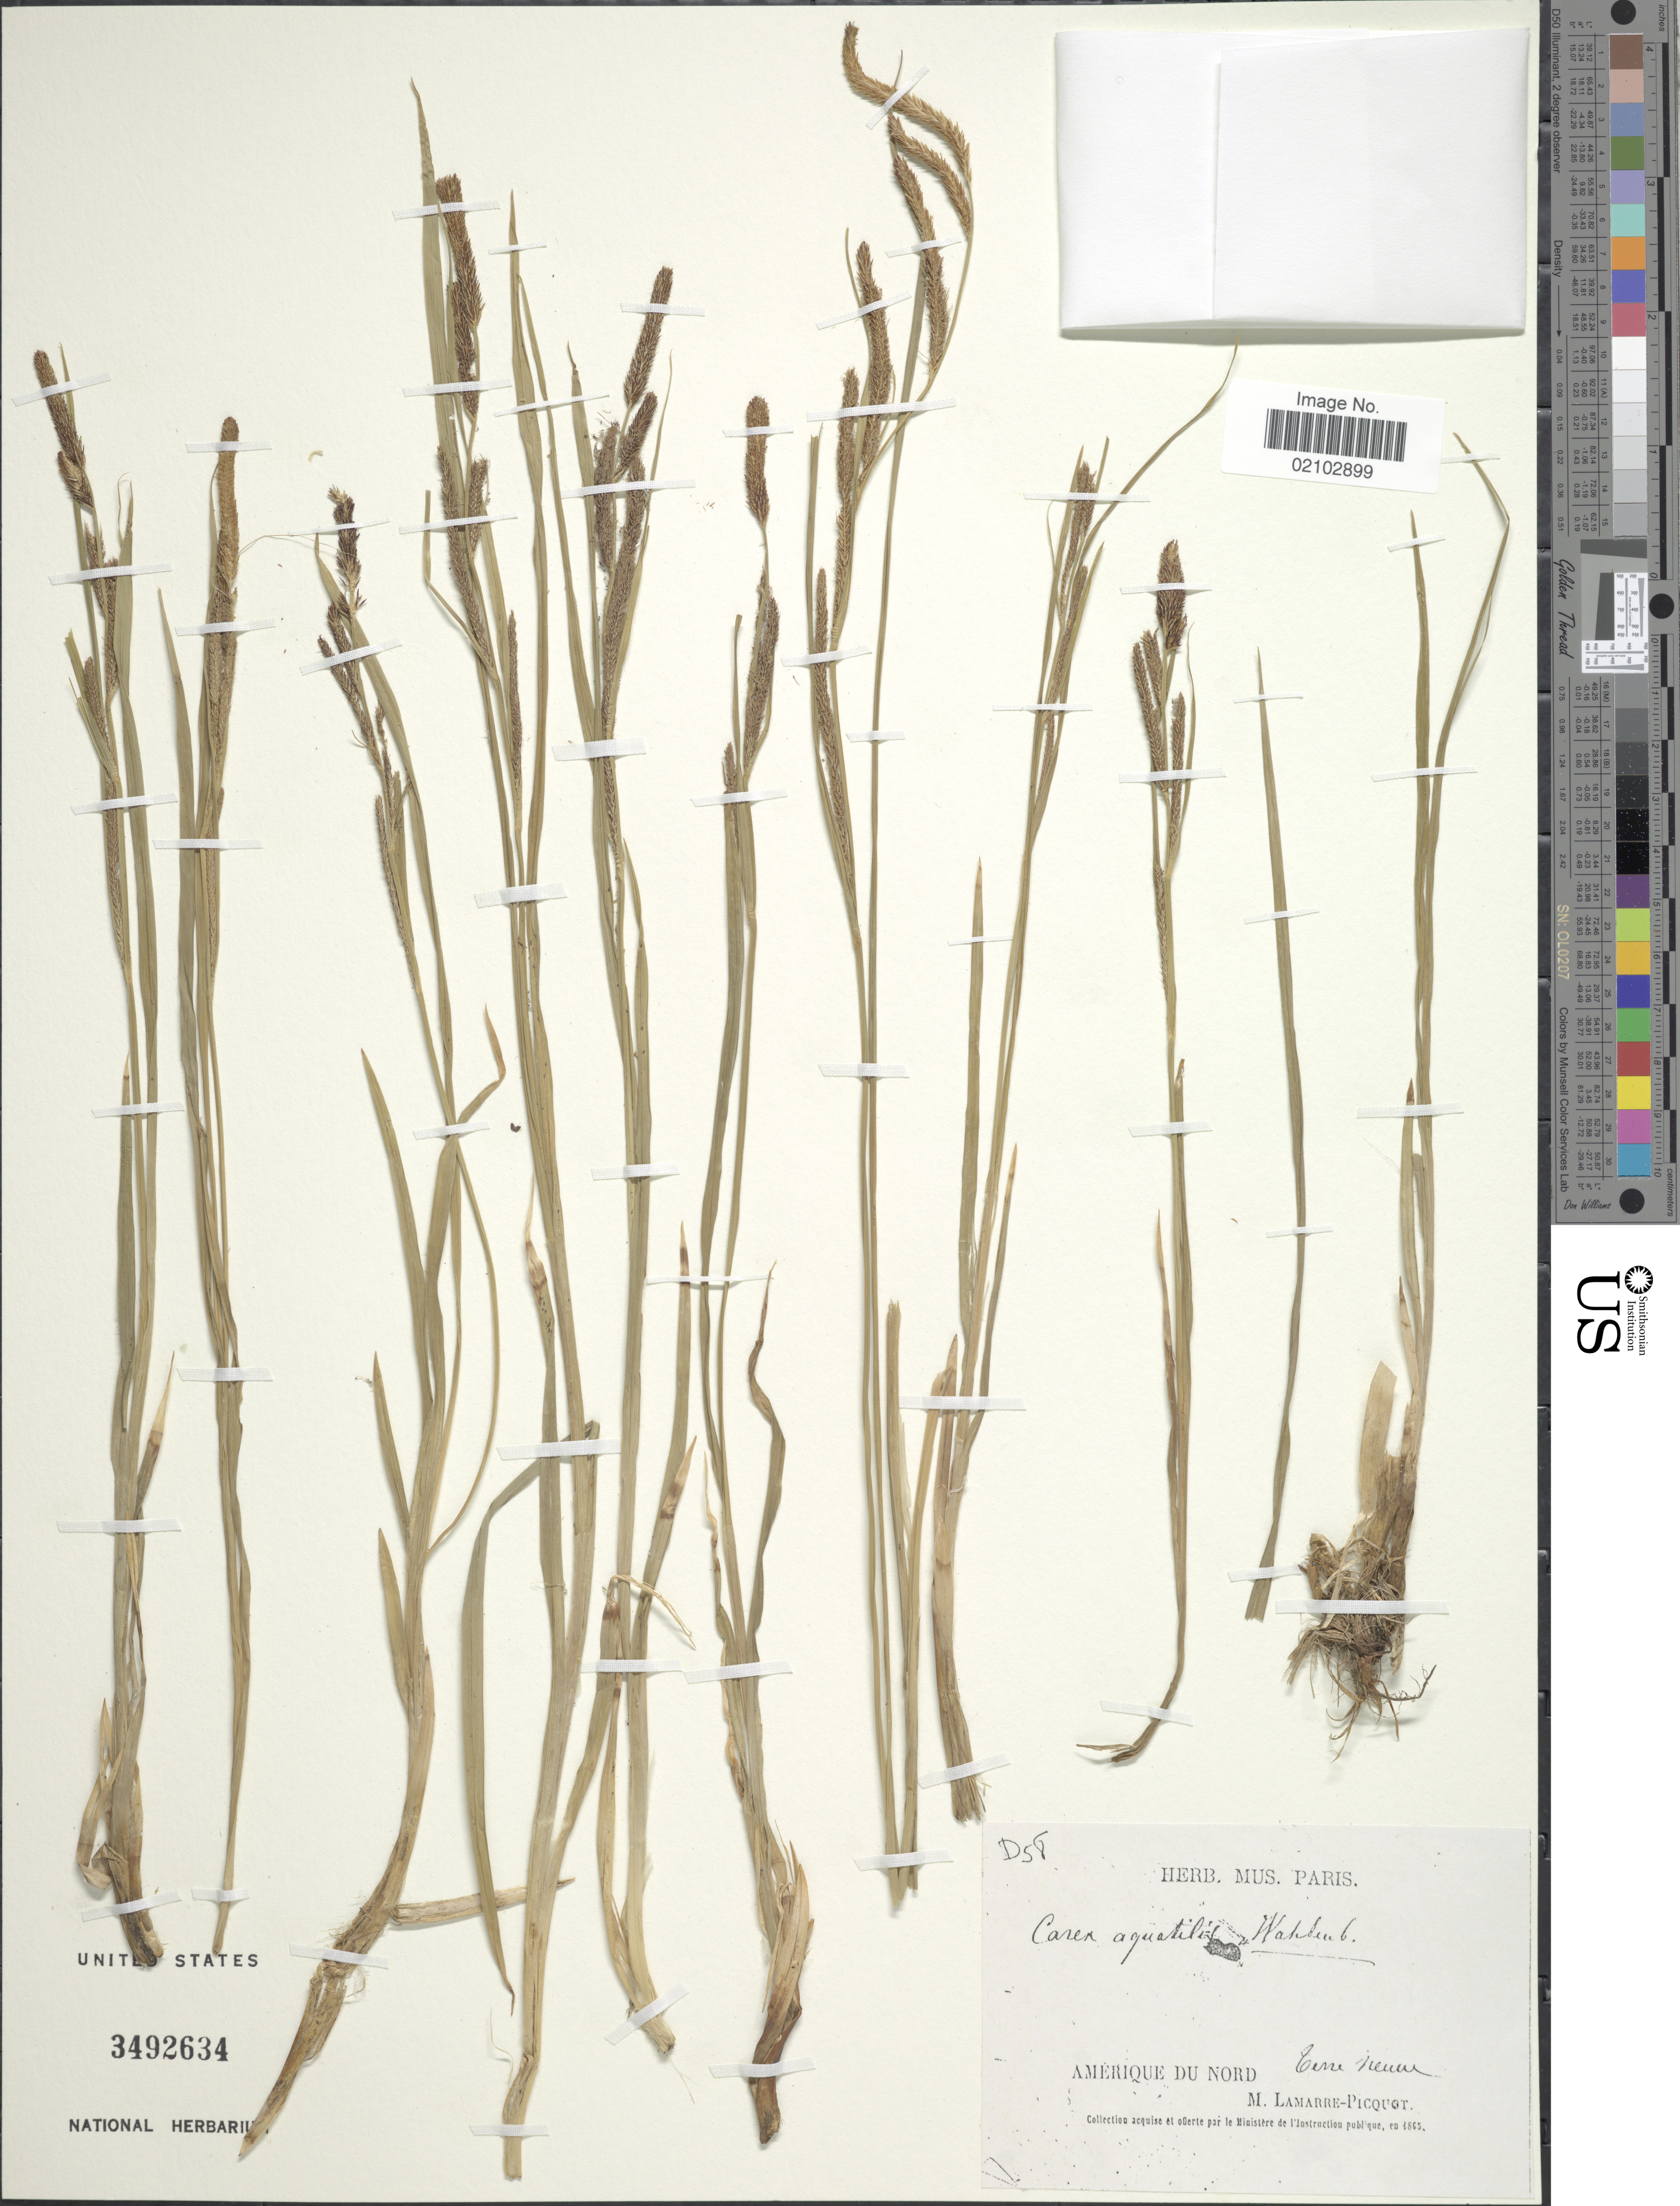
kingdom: Plantae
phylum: Tracheophyta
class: Liliopsida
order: Poales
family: Cyperaceae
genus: Carex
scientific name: Carex aquatilis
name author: Wahlenb.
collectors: M. Lamarre-Picquot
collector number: D58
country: Canada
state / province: Newfoundland and Labrador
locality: Amerique du Nord, Terre Neuve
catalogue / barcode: US 3492634